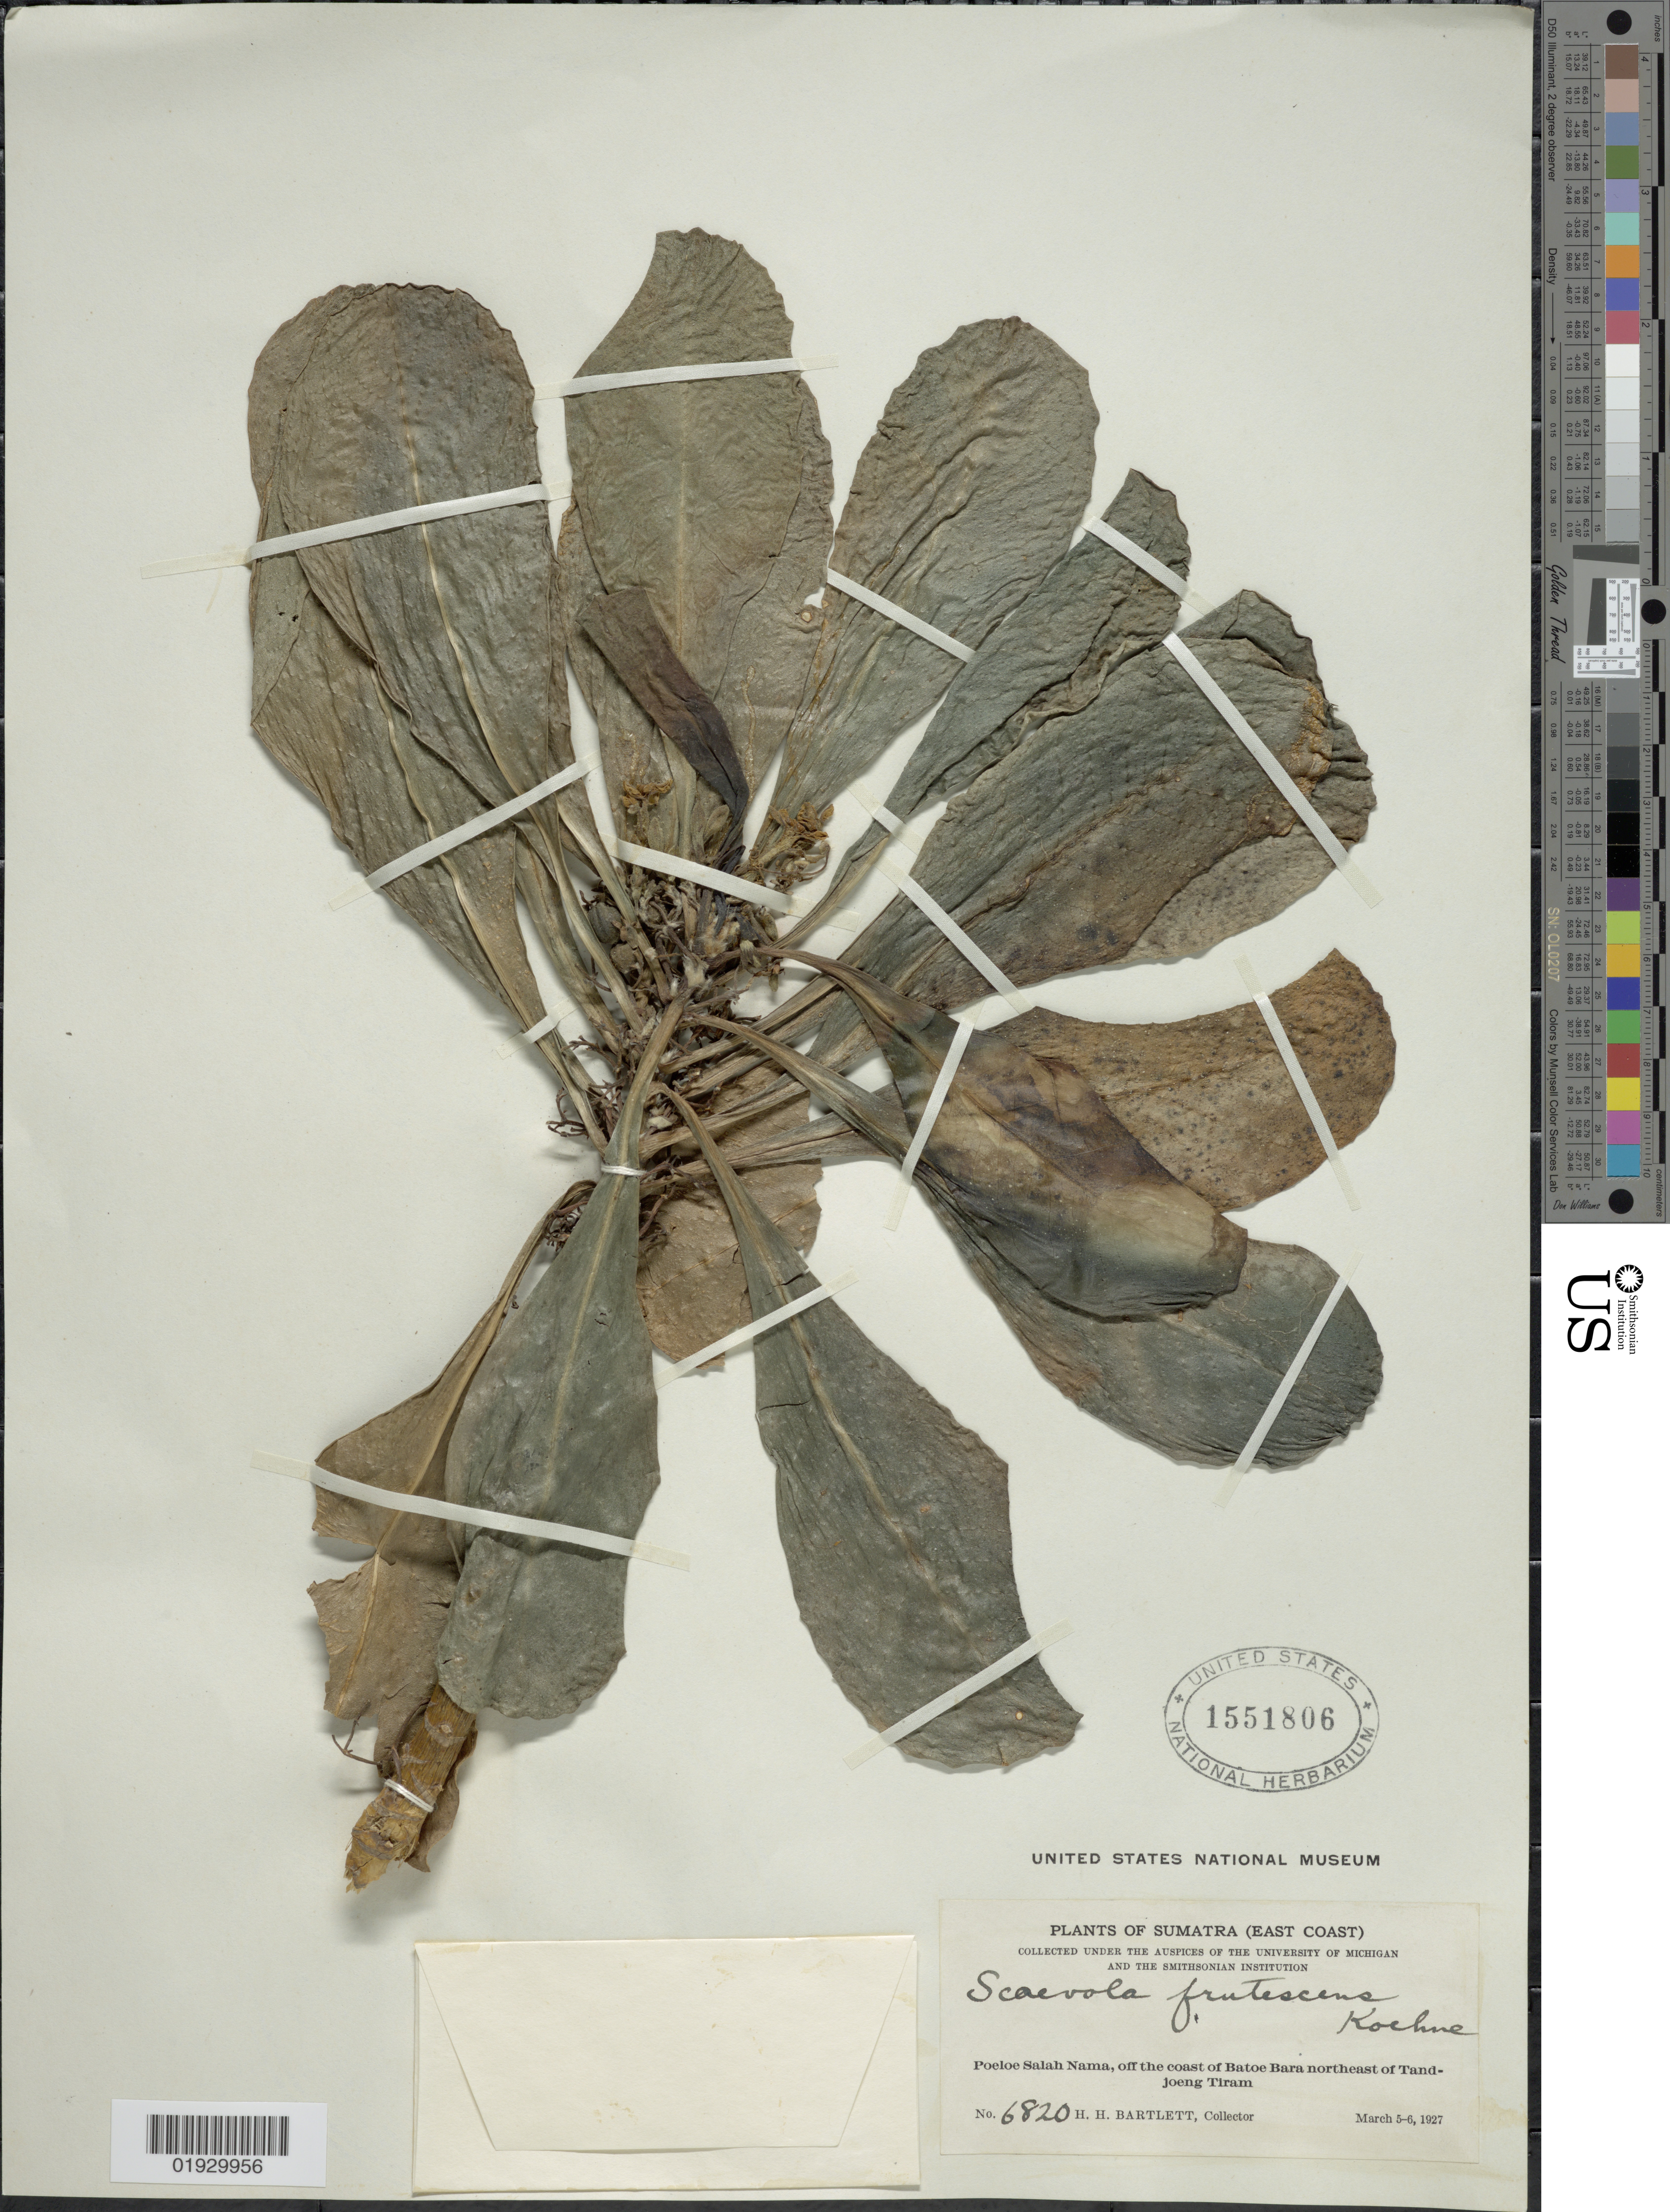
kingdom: Plantae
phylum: Tracheophyta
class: Magnoliopsida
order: Asterales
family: Goodeniaceae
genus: Scaevola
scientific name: Scaevola taccada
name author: (Gaertn.) Roxb.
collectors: H. H. Bartlett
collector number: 6820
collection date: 1927-03-05/1927-03-06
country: Indonesia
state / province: Sumatra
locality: Sumatra (East Coast). Poeloe Salah Nama, off the coast of Batoe Bara northeast of Tandjoeng Tiram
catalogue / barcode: US 1551806